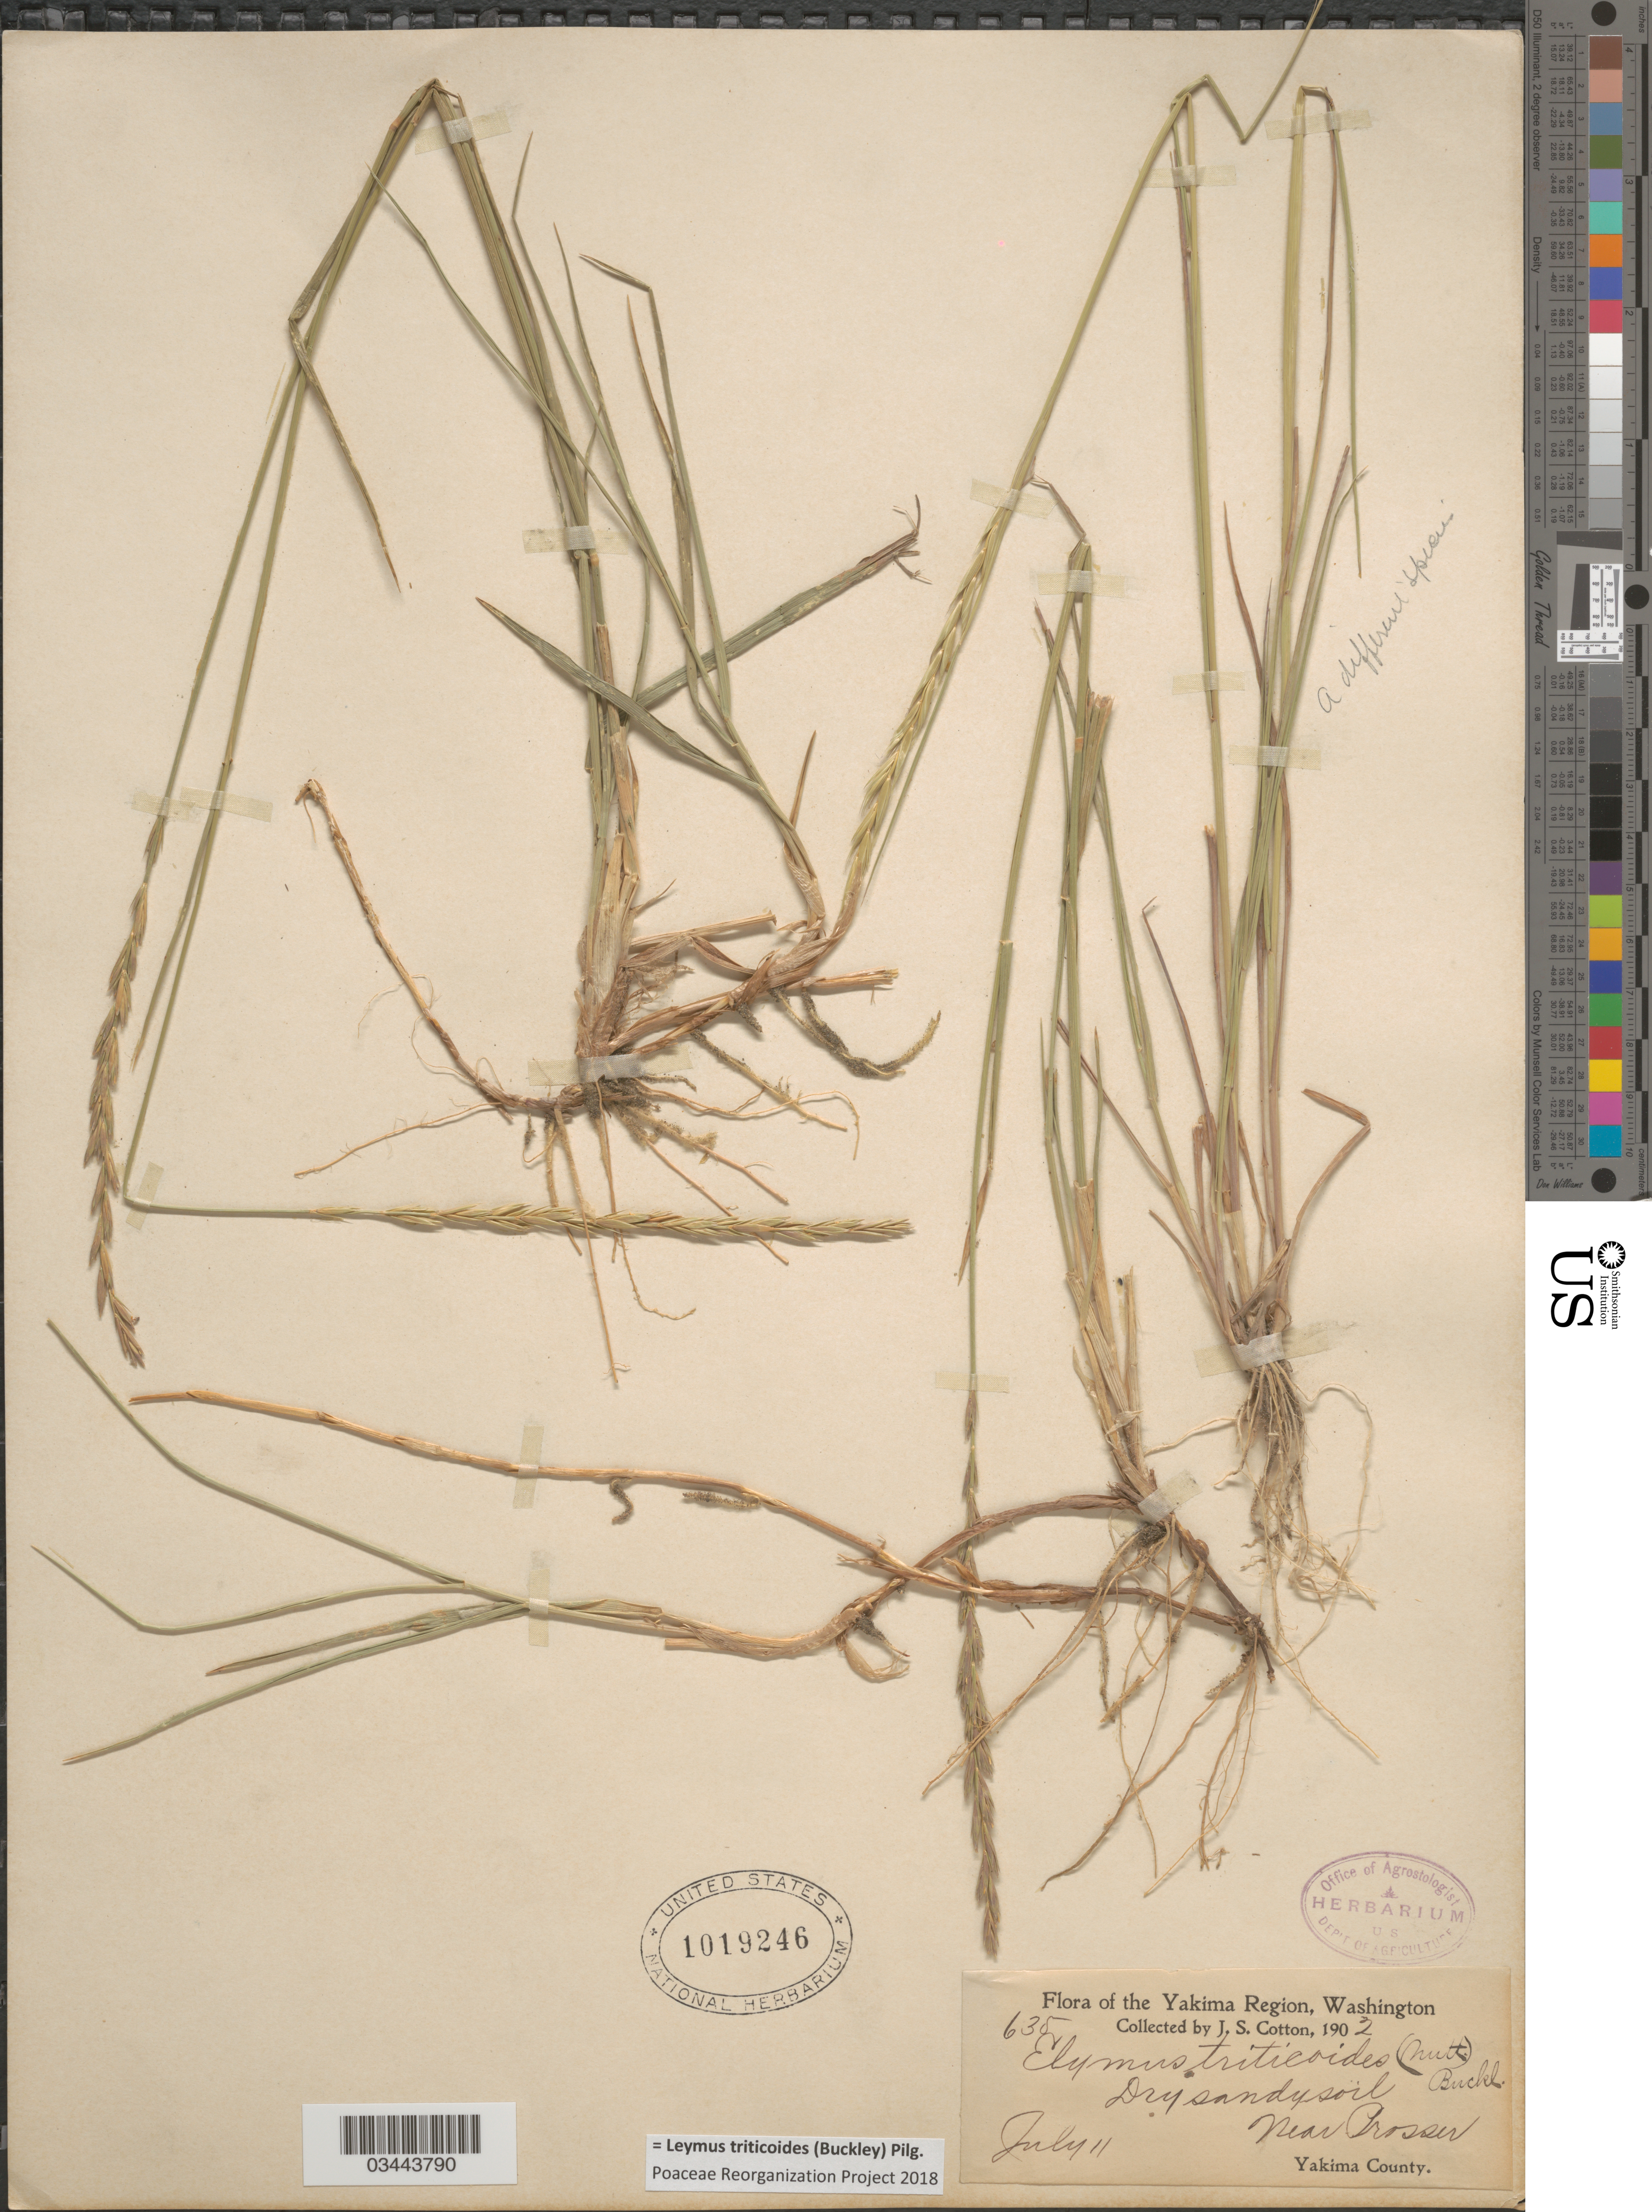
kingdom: Plantae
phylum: Tracheophyta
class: Liliopsida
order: Poales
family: Poaceae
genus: Leymus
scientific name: Leymus triticoides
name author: (Buckley) Pilg.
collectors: J. S. Cotton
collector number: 635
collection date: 1902-07-11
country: United States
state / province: Washington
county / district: Yakima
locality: Yakima Region. Dry sandy soil. Near Prosser. Yakima County.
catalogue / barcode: US 1019246